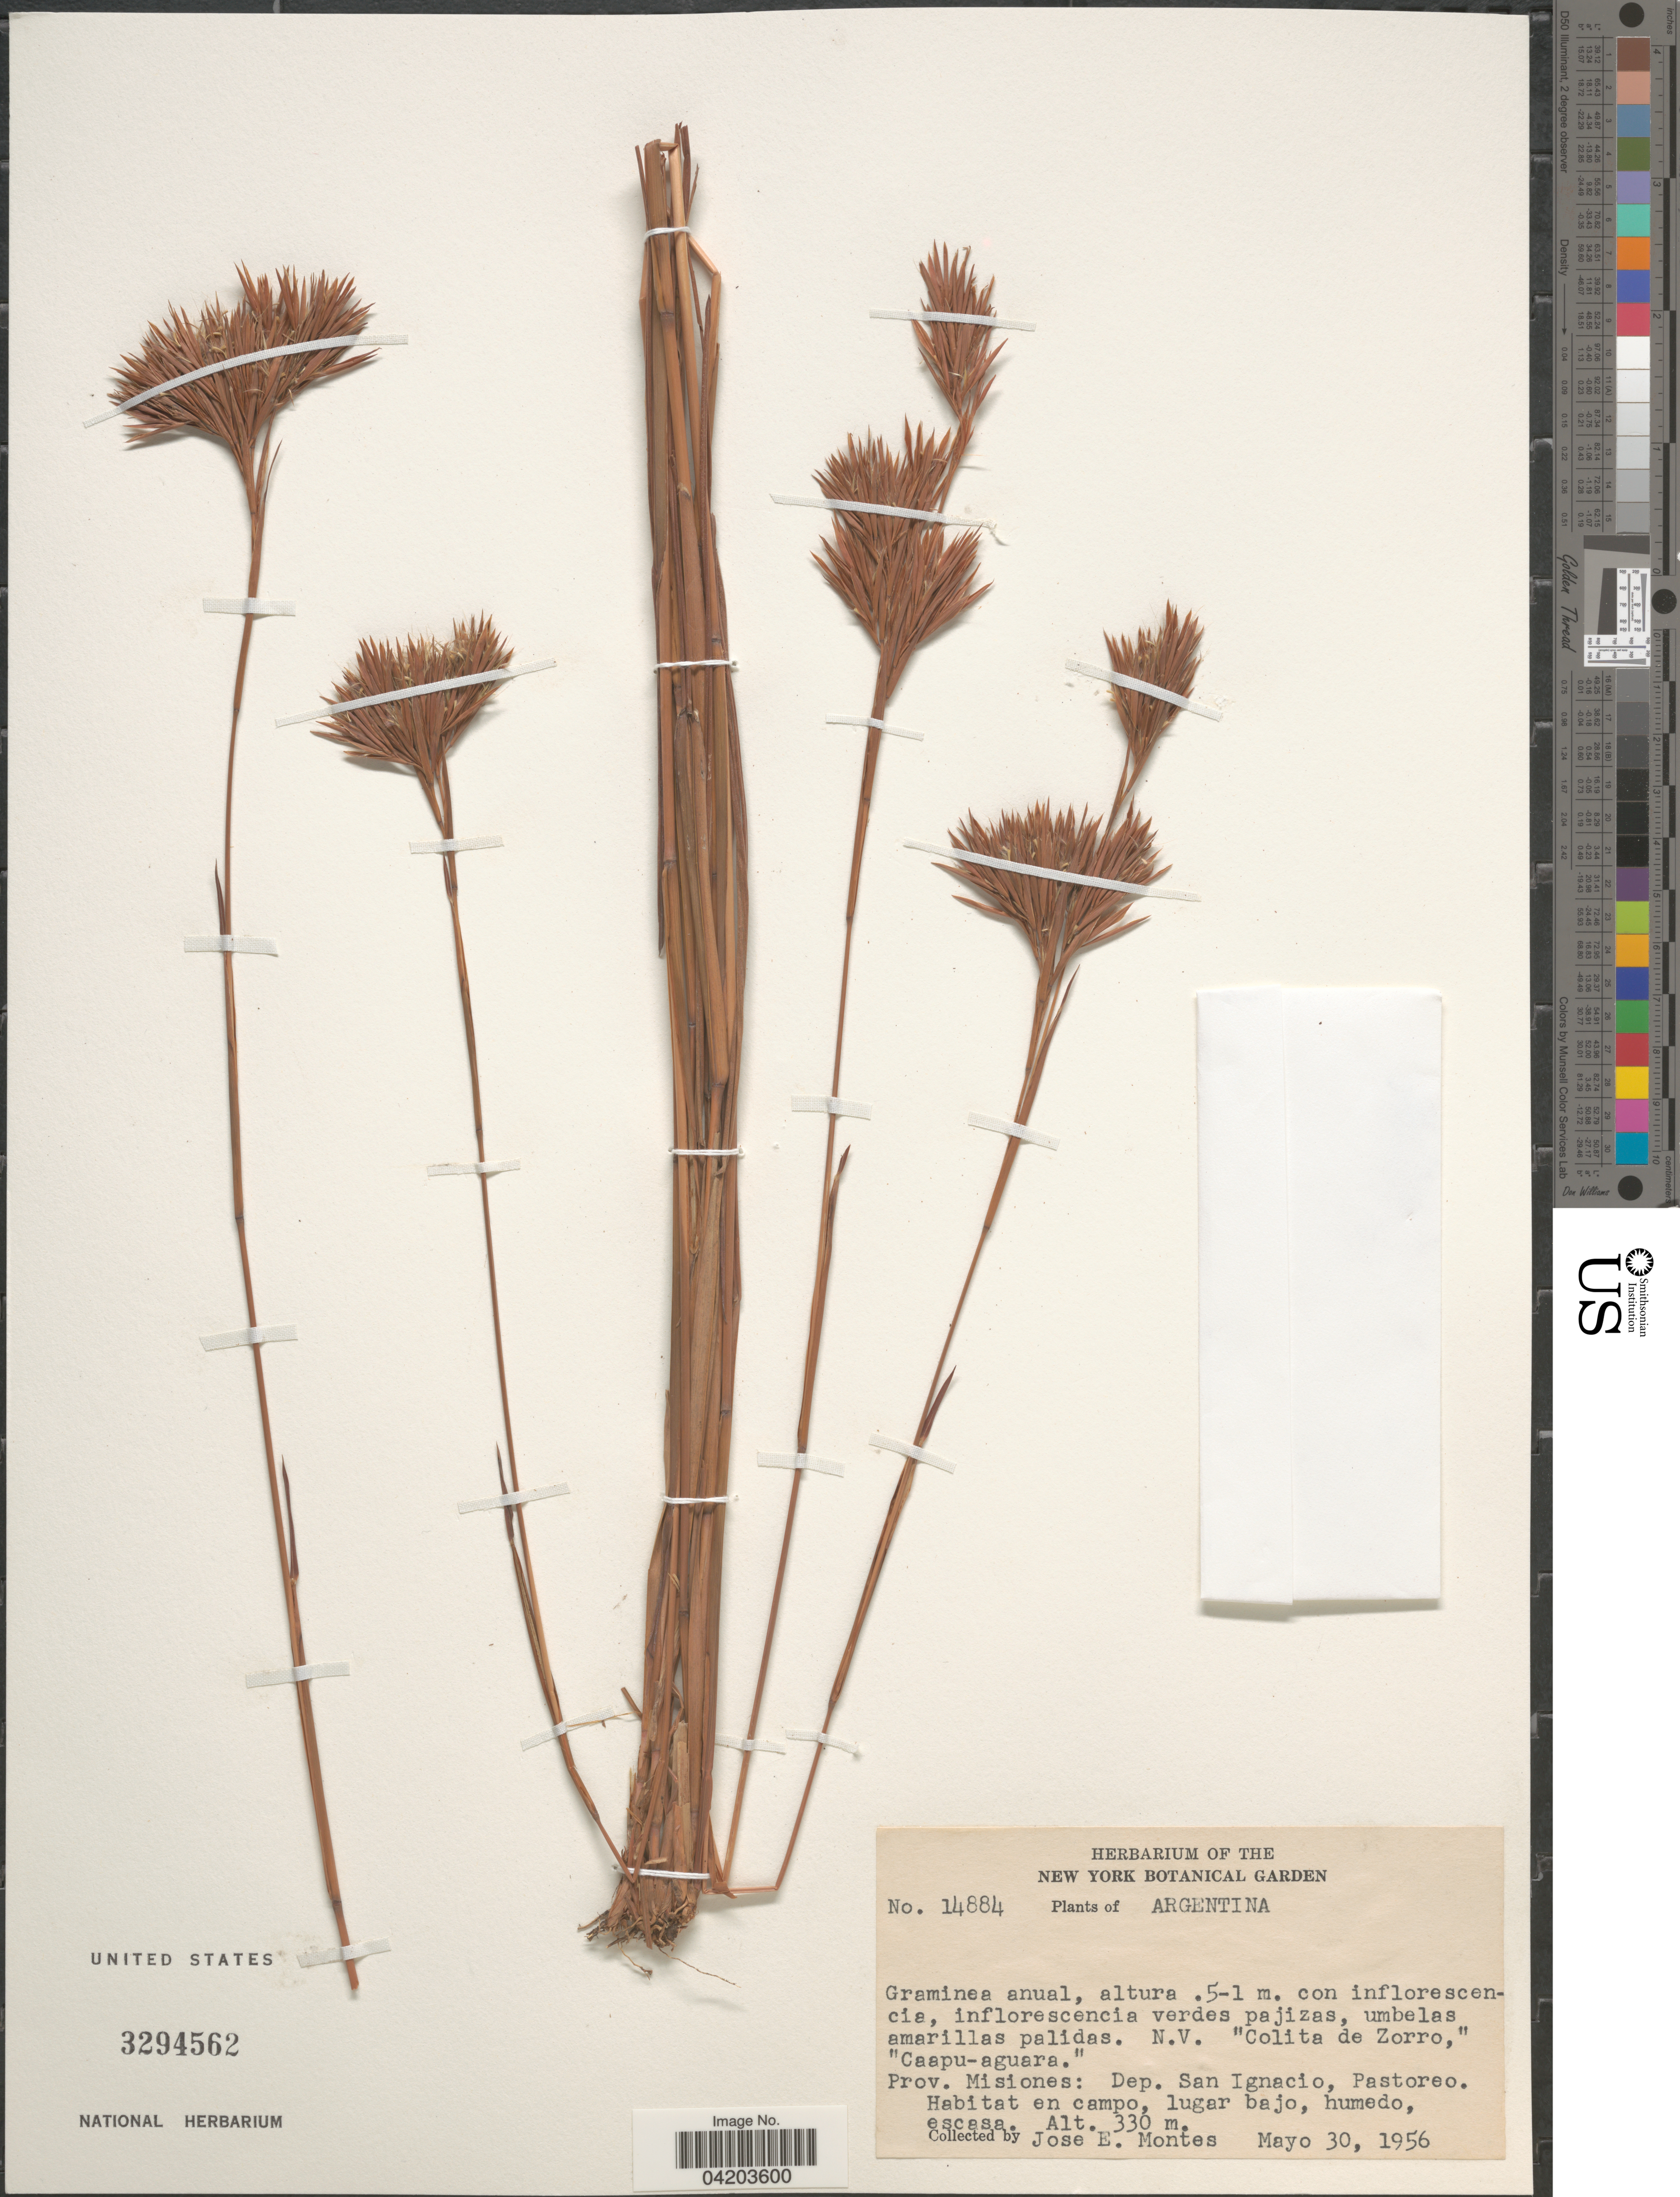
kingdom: Plantae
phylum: Tracheophyta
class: Liliopsida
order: Poales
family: Poaceae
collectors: J. E. Montes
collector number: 14884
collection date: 1956-05-30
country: Argentina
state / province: Misiones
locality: Dep. San Ignacio, Pastoreo.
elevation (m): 330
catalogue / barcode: US 3294562